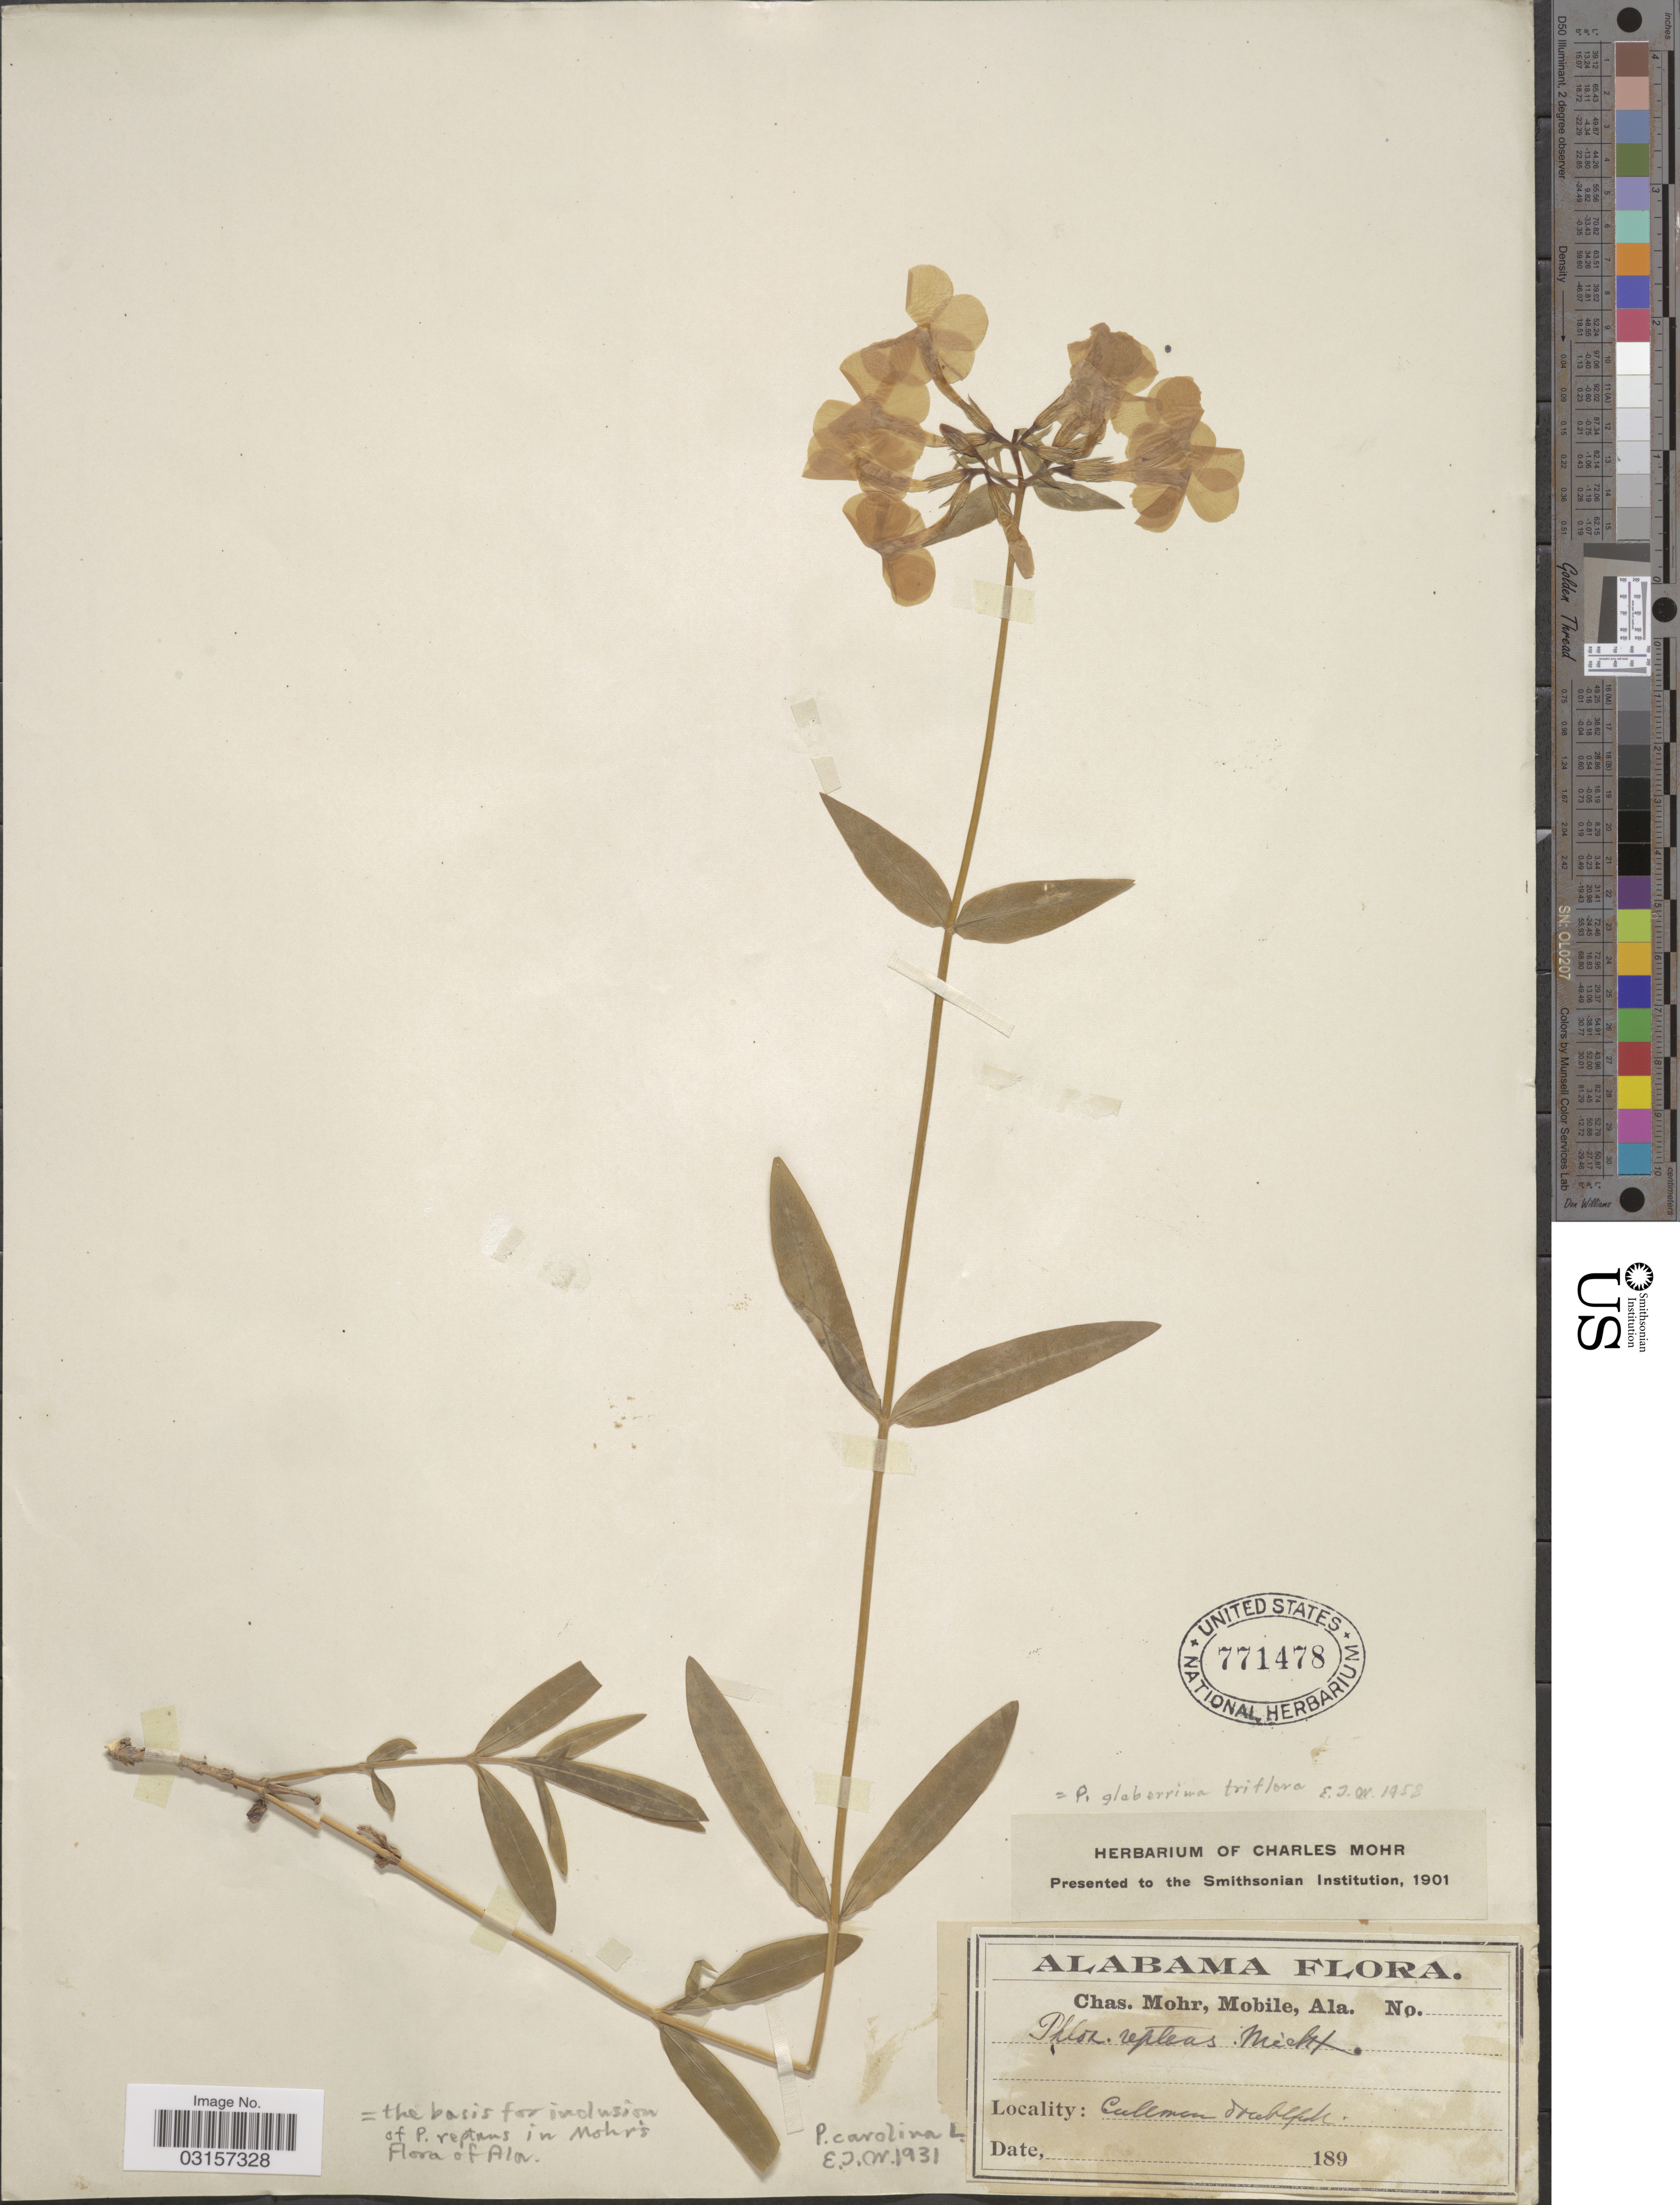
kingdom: Plantae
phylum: Tracheophyta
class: Magnoliopsida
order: Ericales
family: Polemoniaceae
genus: Phlox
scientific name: Phlox glaberrima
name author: L.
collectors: Mohr, C. T. (herbarium)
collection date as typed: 189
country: United States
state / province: Alabama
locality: Cullman.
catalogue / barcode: US 771478